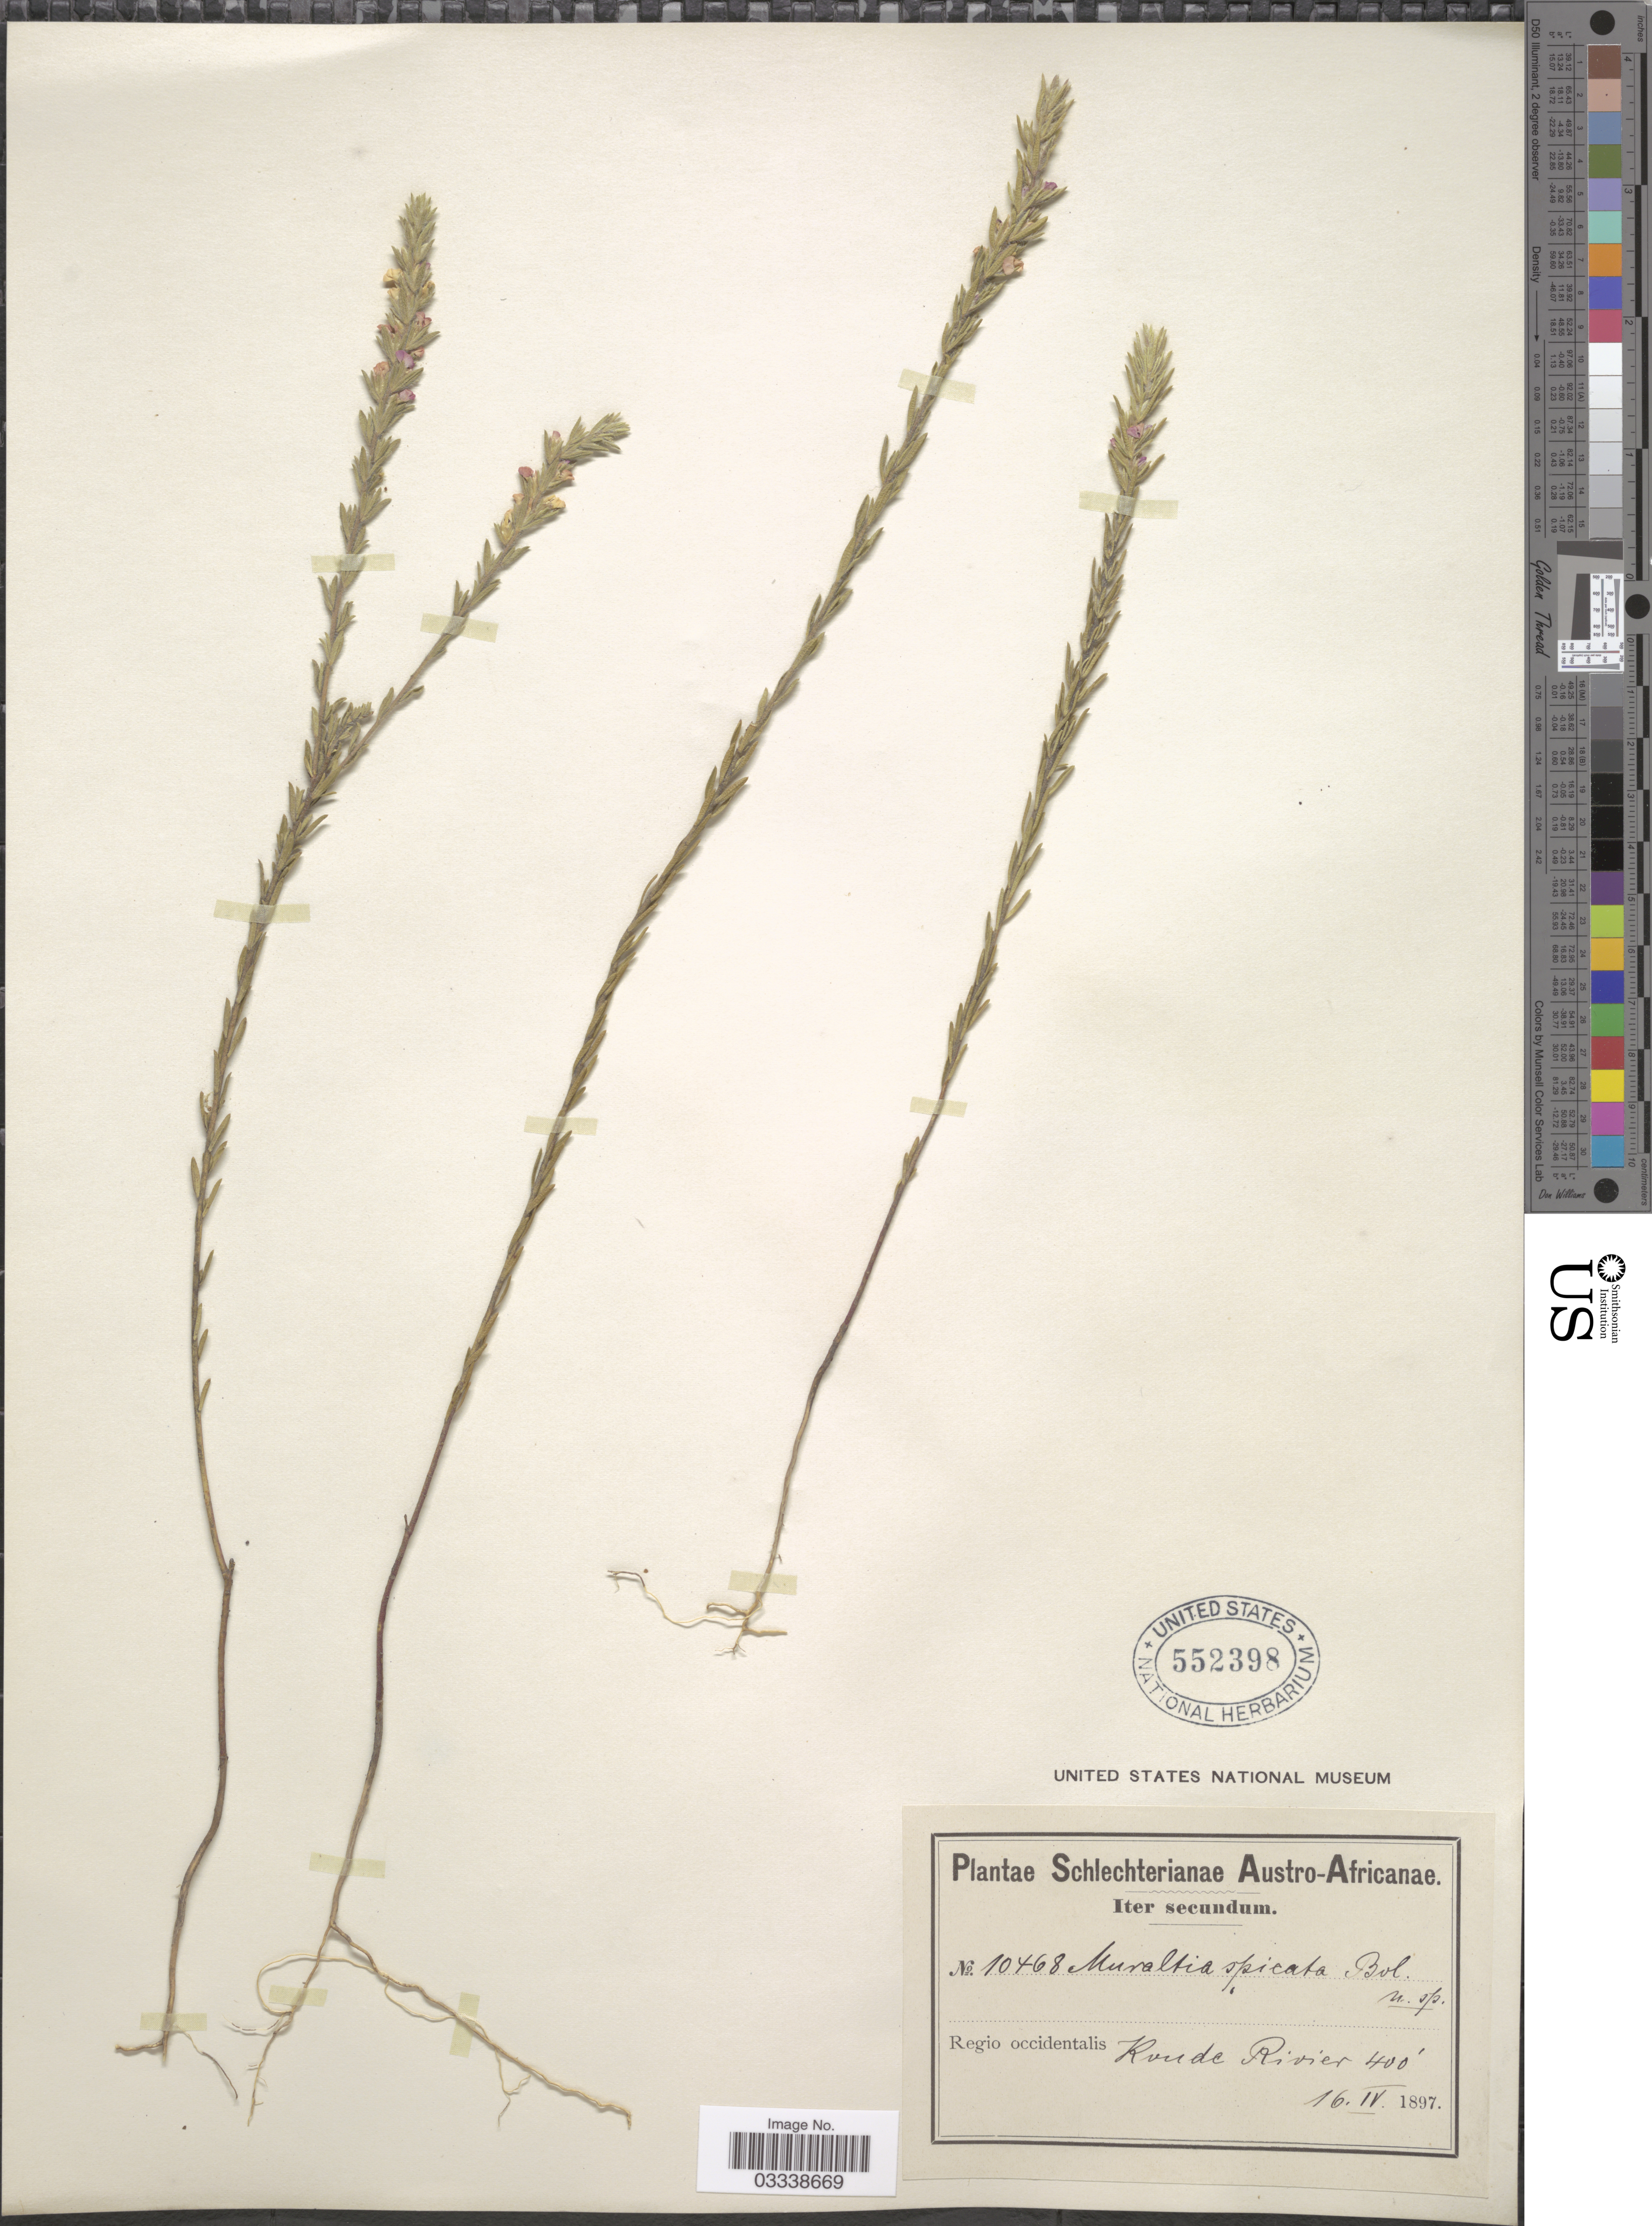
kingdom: Plantae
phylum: Tracheophyta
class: Magnoliopsida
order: Fabales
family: Polygalaceae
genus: Muraltia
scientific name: Muraltia spicata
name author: Bolus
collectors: Schlechter, --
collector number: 10468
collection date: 1897-04-16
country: South Africa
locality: Austro-Africanae. Regio occidentalis Koude Rivier.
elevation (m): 122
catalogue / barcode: US 552398